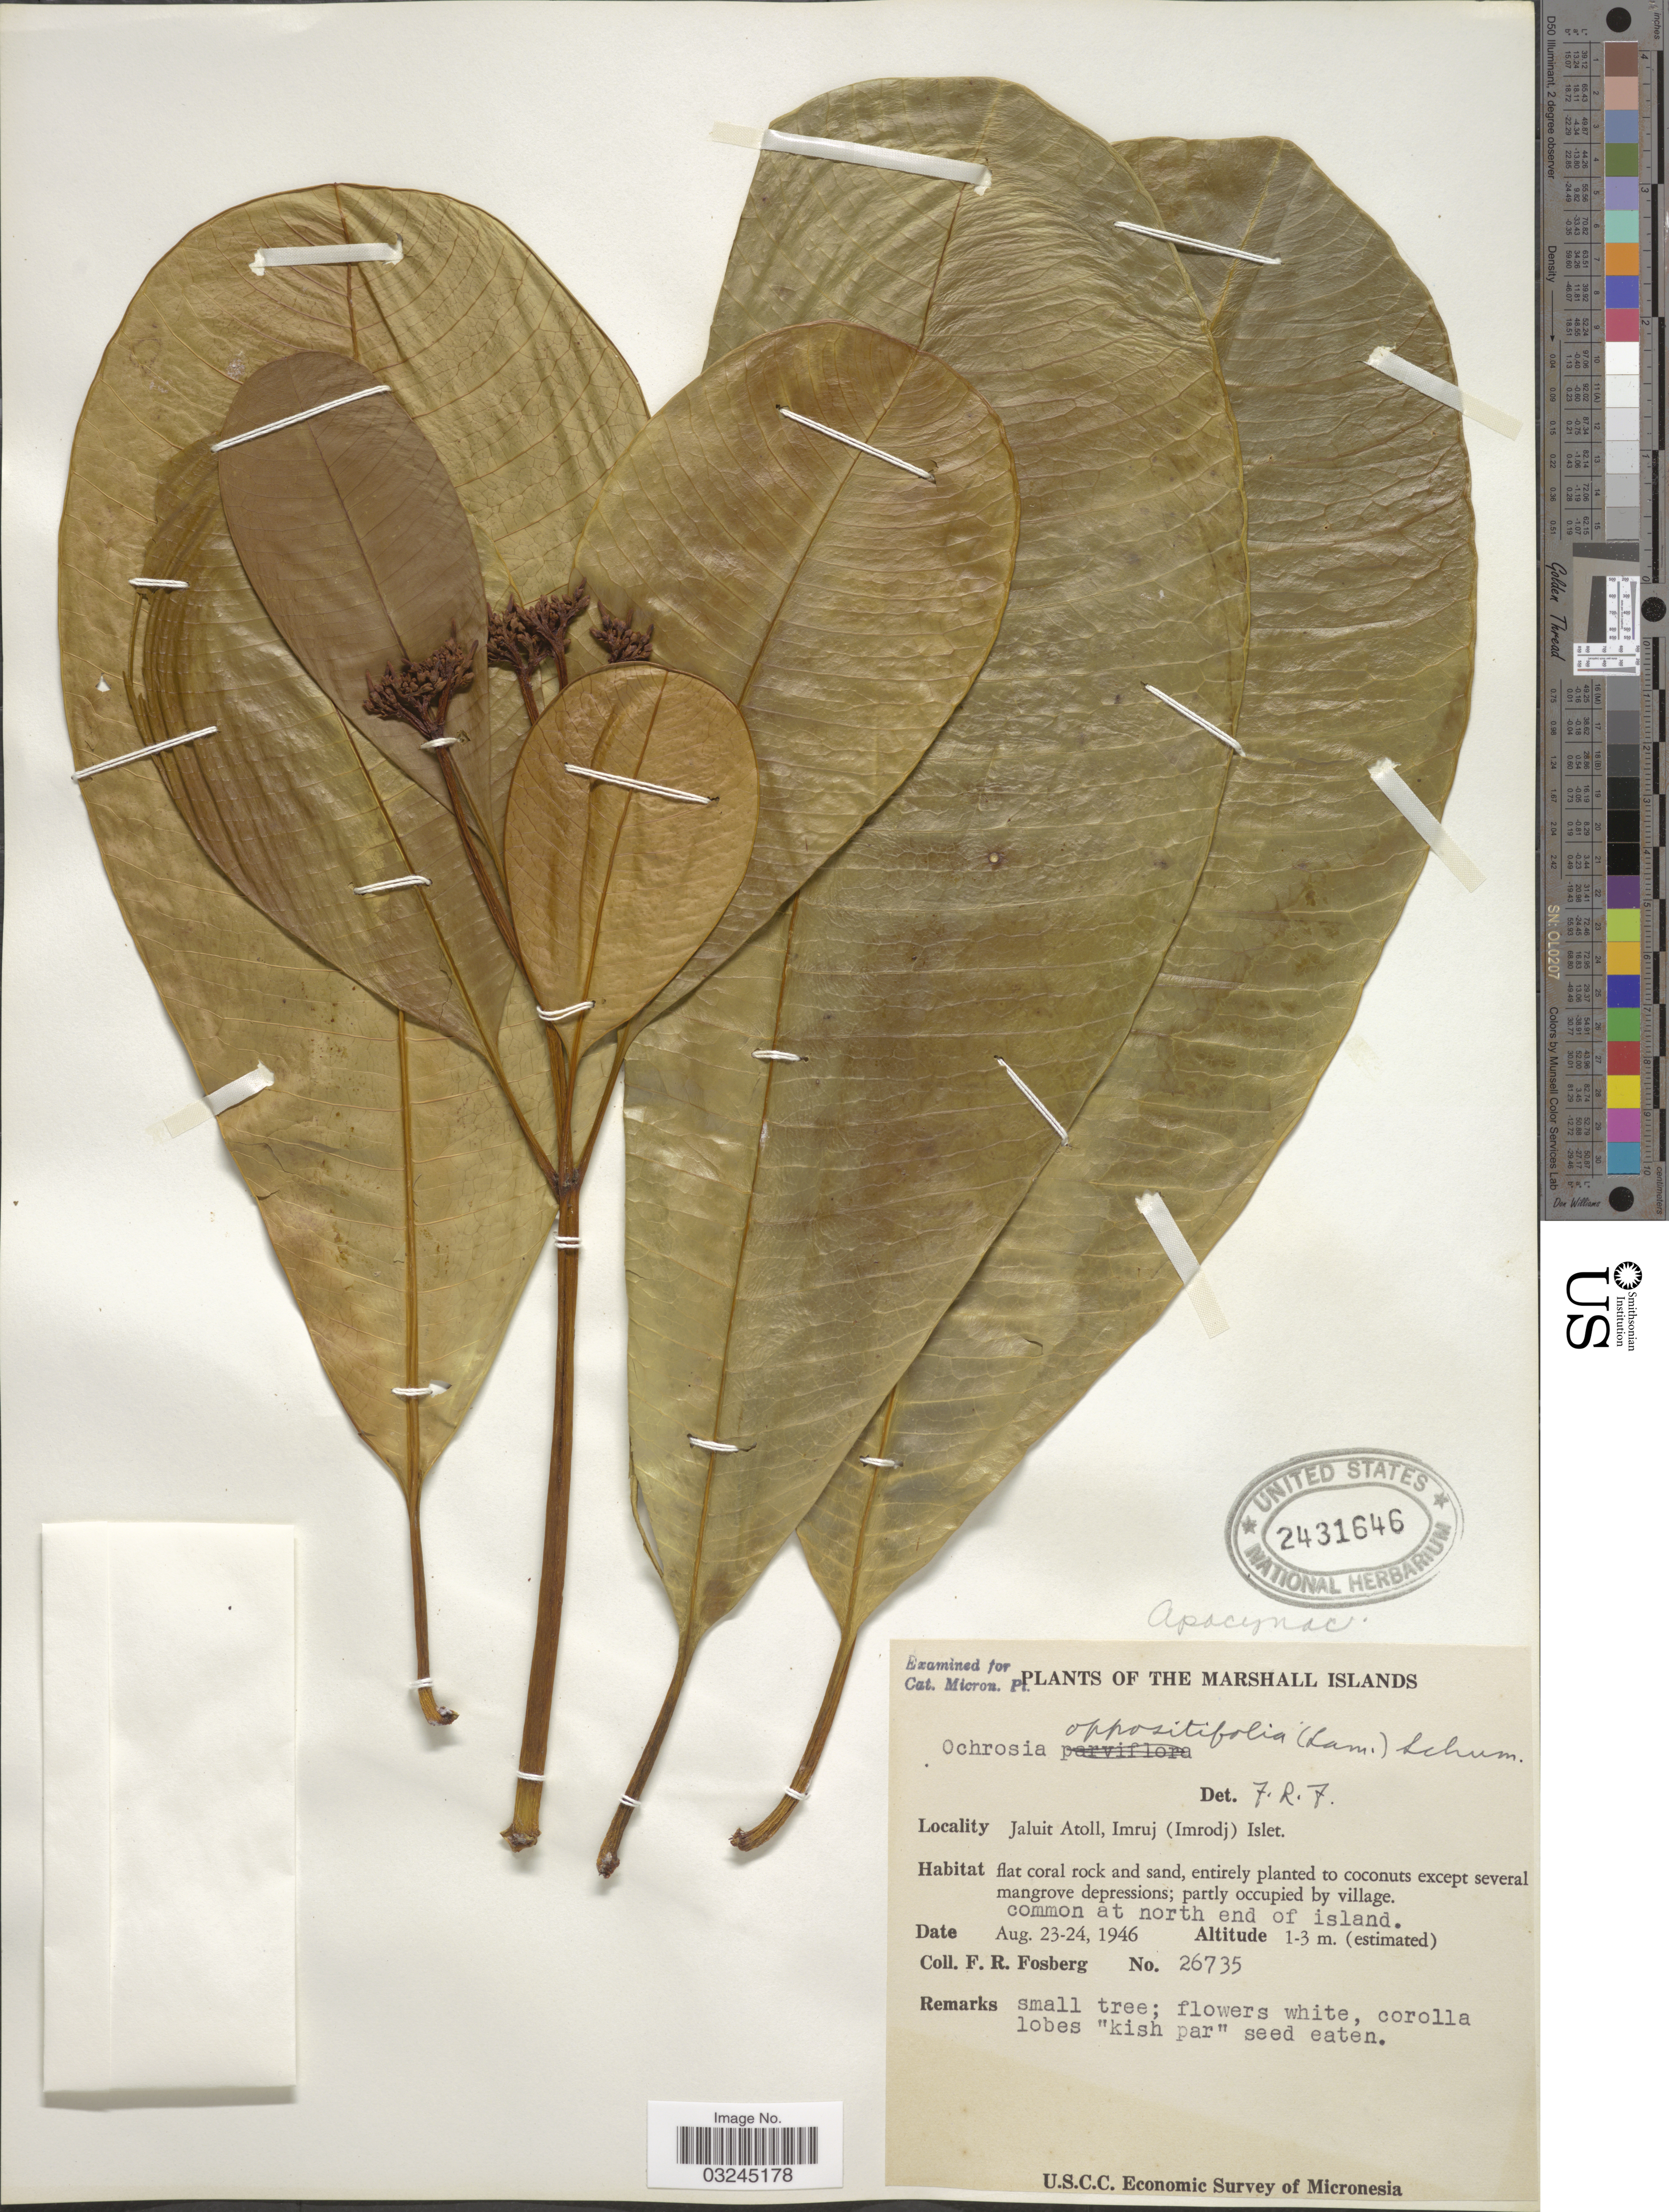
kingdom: Plantae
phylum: Tracheophyta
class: Magnoliopsida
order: Gentianales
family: Apocynaceae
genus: Ochrosia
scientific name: Ochrosia oppositifolia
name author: (Lam.) K. Schum.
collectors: F. R. Fosberg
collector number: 26735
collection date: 1946-08-23/1946-08-24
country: Marshall Islands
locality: Jaluit Atoll, Imruj (Imrodj) Islet.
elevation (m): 1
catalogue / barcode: US 2431646